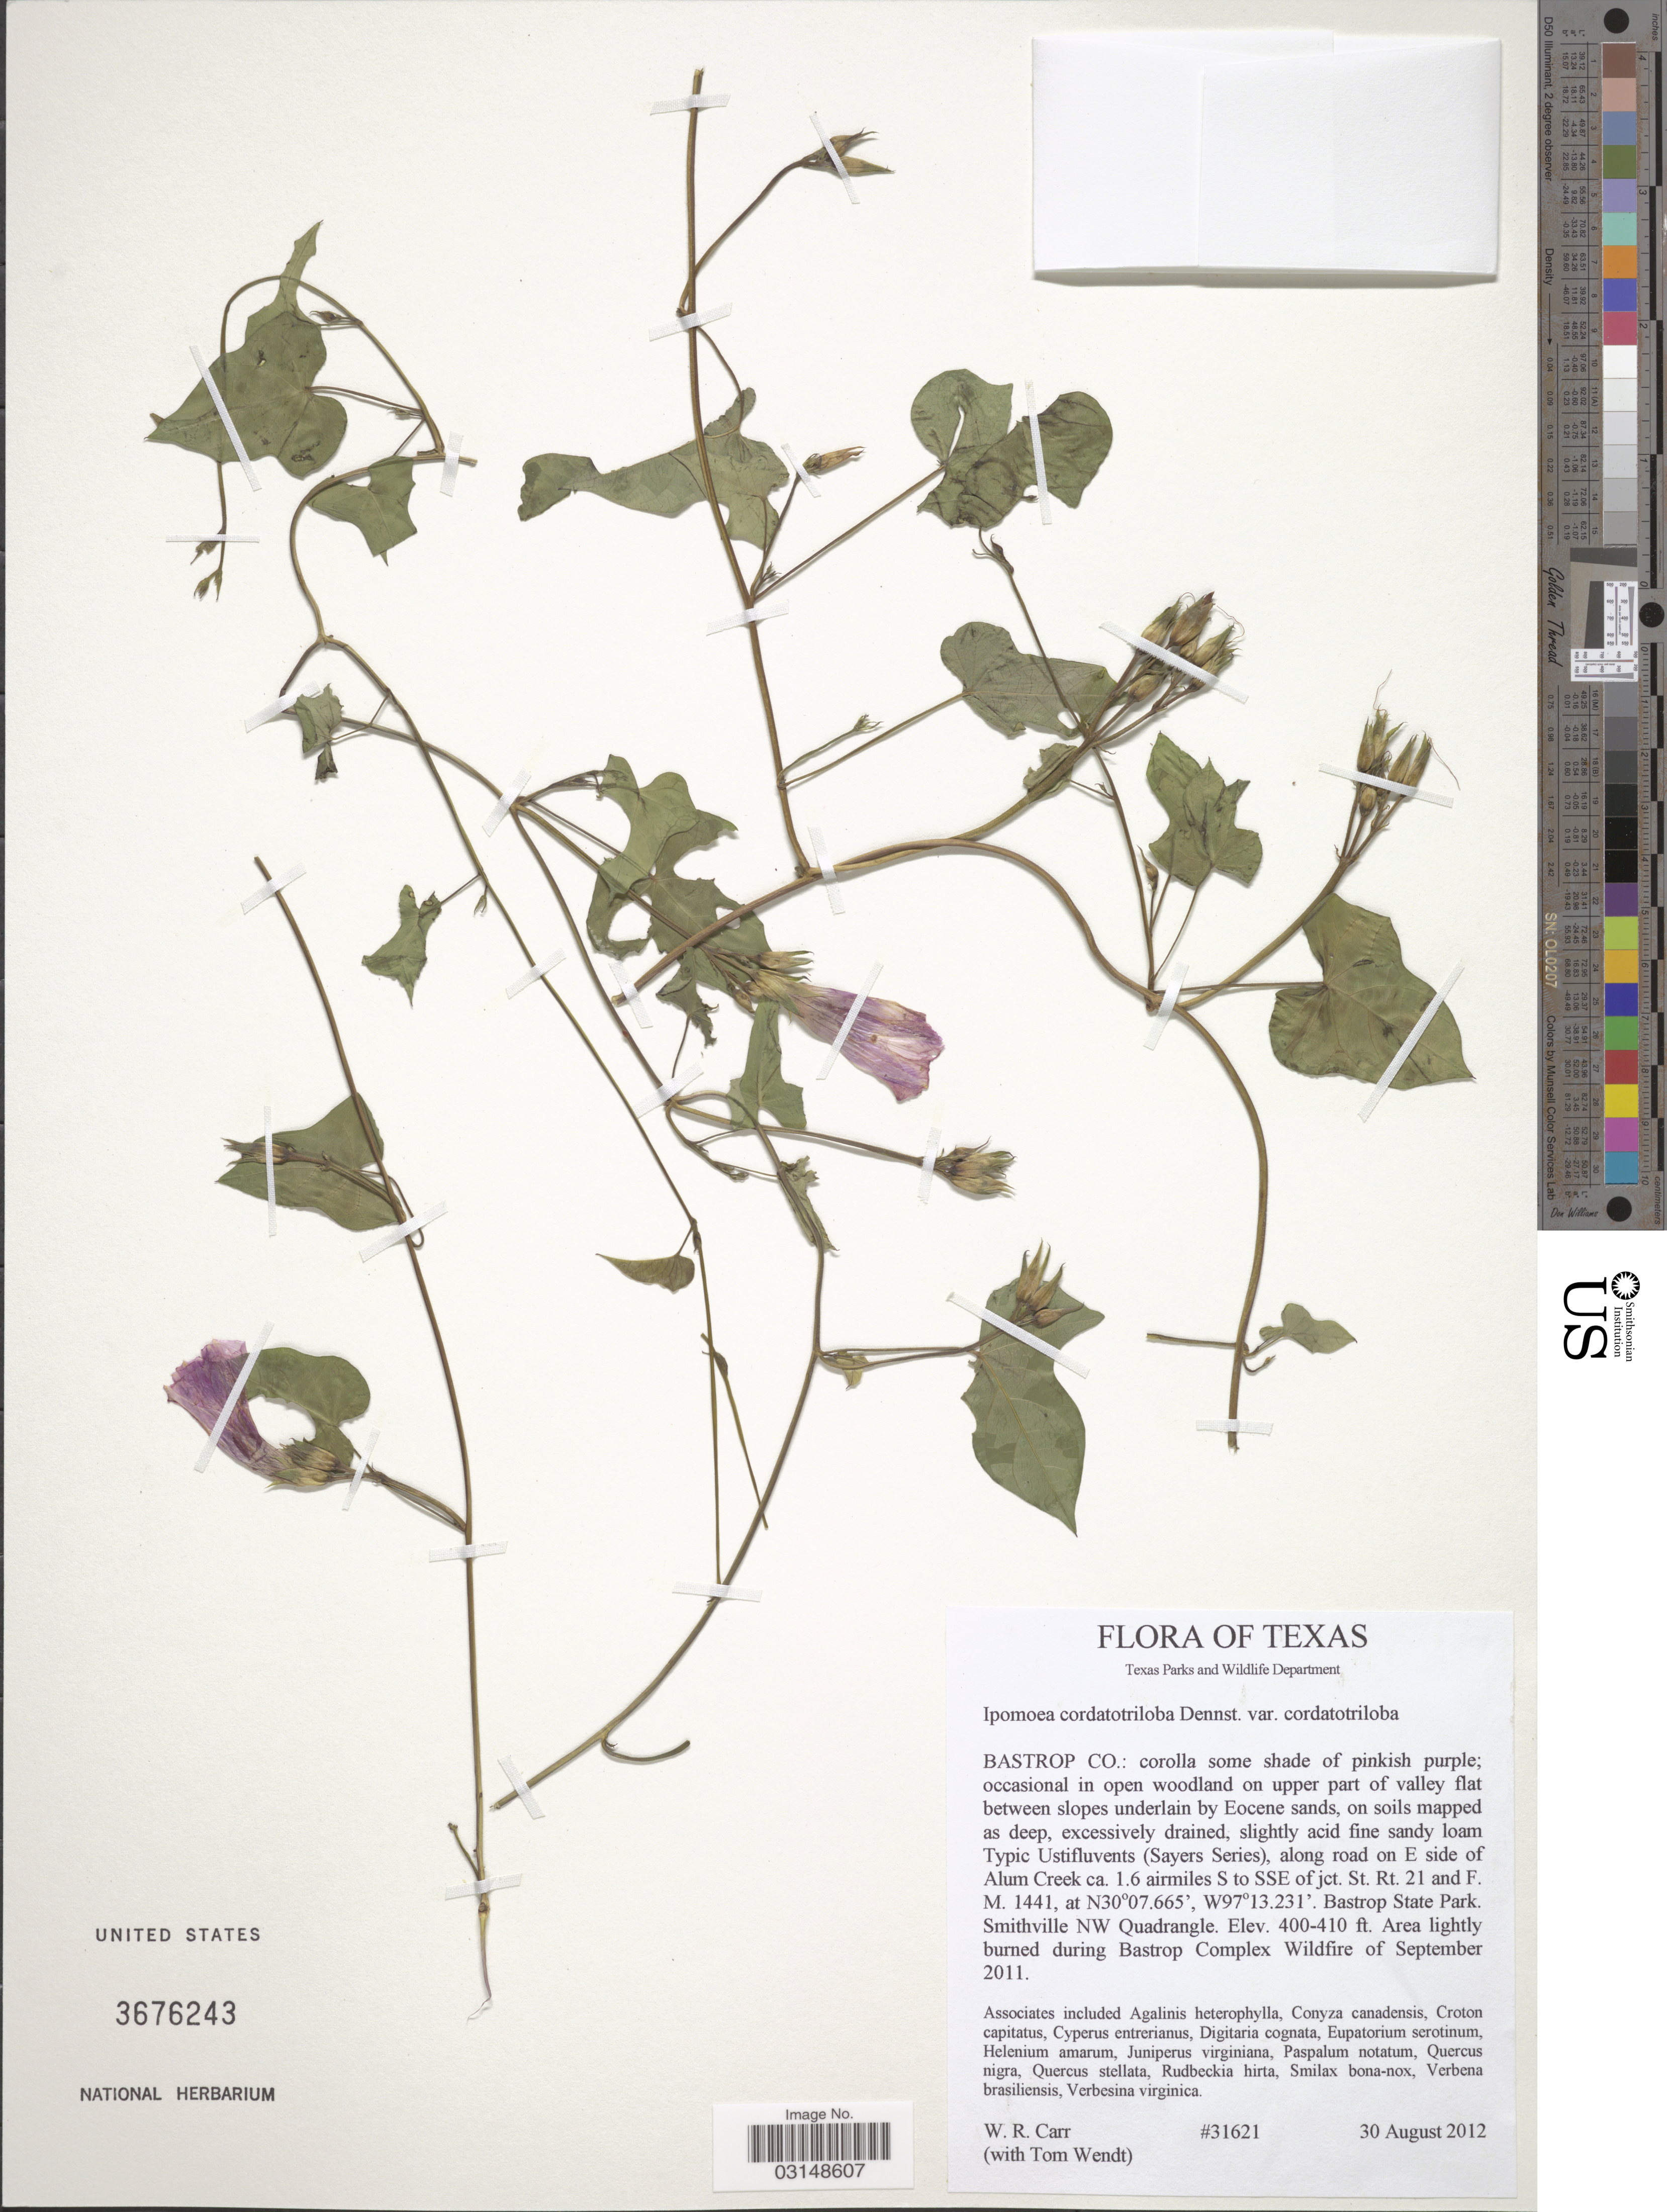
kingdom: Plantae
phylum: Tracheophyta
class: Magnoliopsida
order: Solanales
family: Convolvulaceae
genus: Ipomoea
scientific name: Ipomoea cordatotriloba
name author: Dennst.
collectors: W. Carr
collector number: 31621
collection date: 2012-08-30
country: United States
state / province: Texas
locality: Bastrop Co.: along road on E side of Alum Creek ca. 1.6 airmiles S to SSE of jct. St. Rt. 21 and F. M. 1441, Bastrop State Park, Smithville NW Quadrangle.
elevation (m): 122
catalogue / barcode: US 3676243